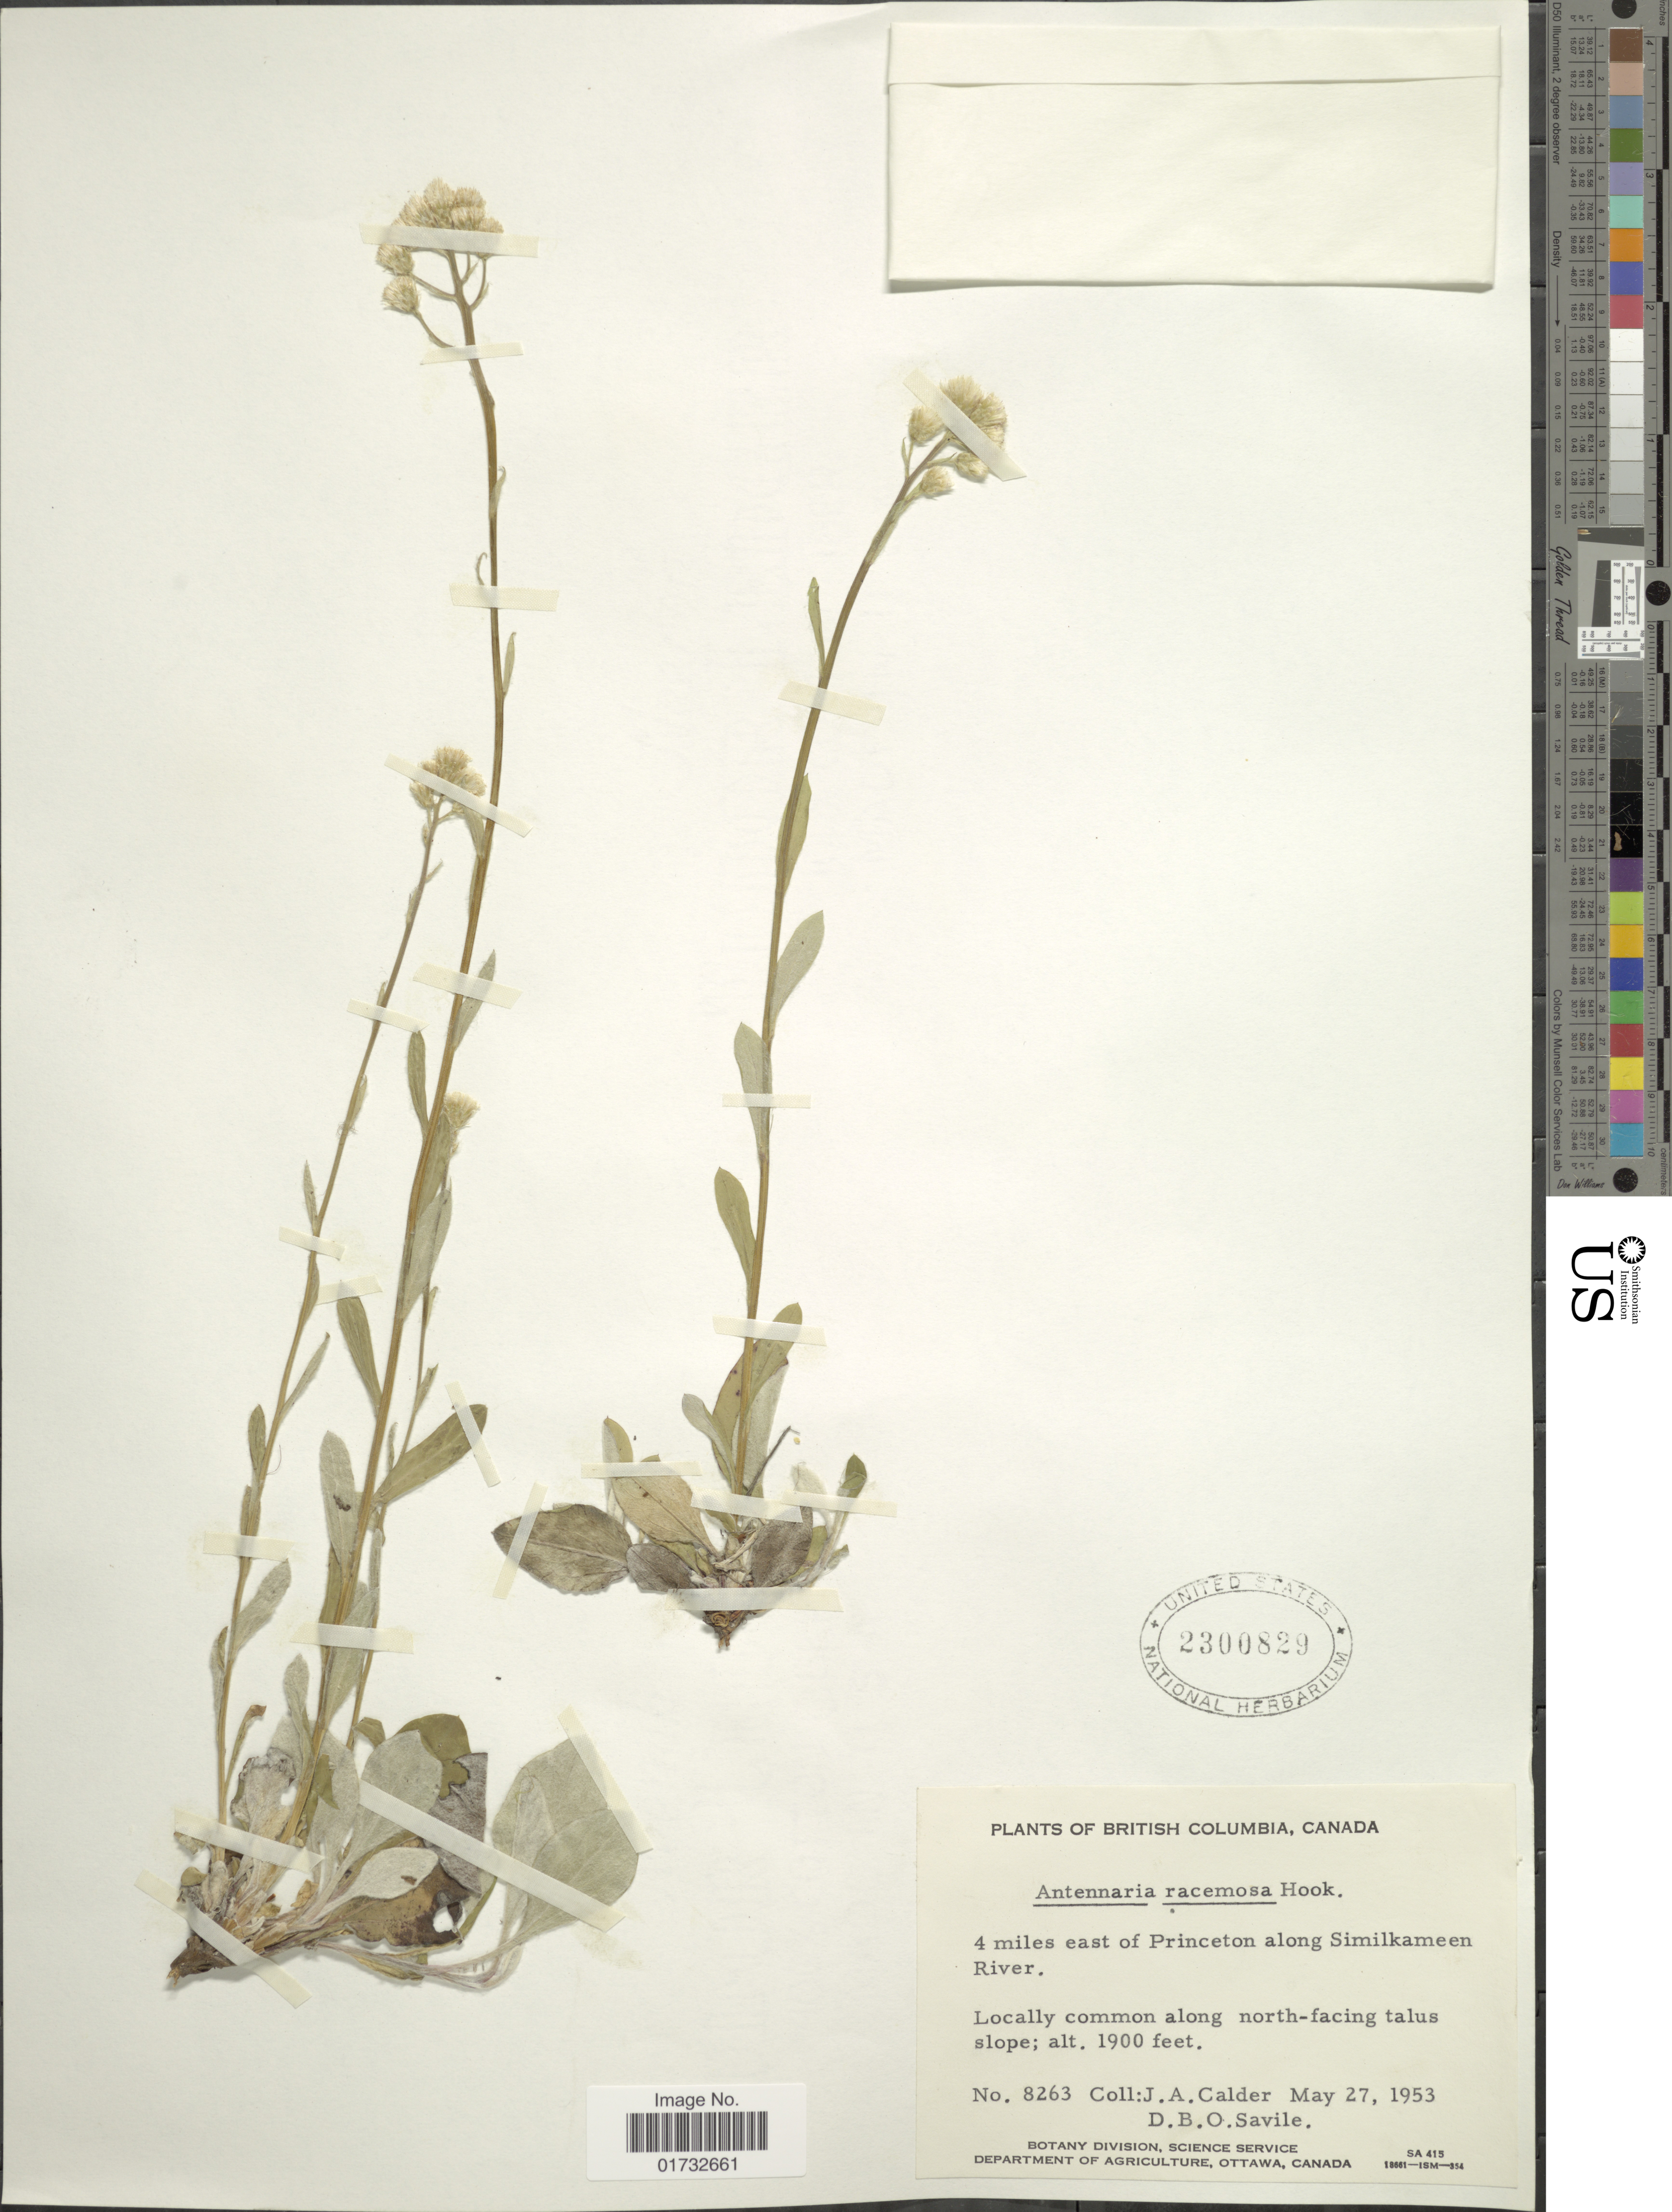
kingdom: Plantae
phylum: Tracheophyta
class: Magnoliopsida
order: Asterales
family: Asteraceae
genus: Antennaria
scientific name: Antennaria racemosa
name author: Hook.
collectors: J. A. Calder & D. Savile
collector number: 8263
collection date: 1953-05-27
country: Canada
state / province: British Columbia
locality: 4 miles east of Princeton along Similkameen River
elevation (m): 579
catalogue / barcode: US 2300829